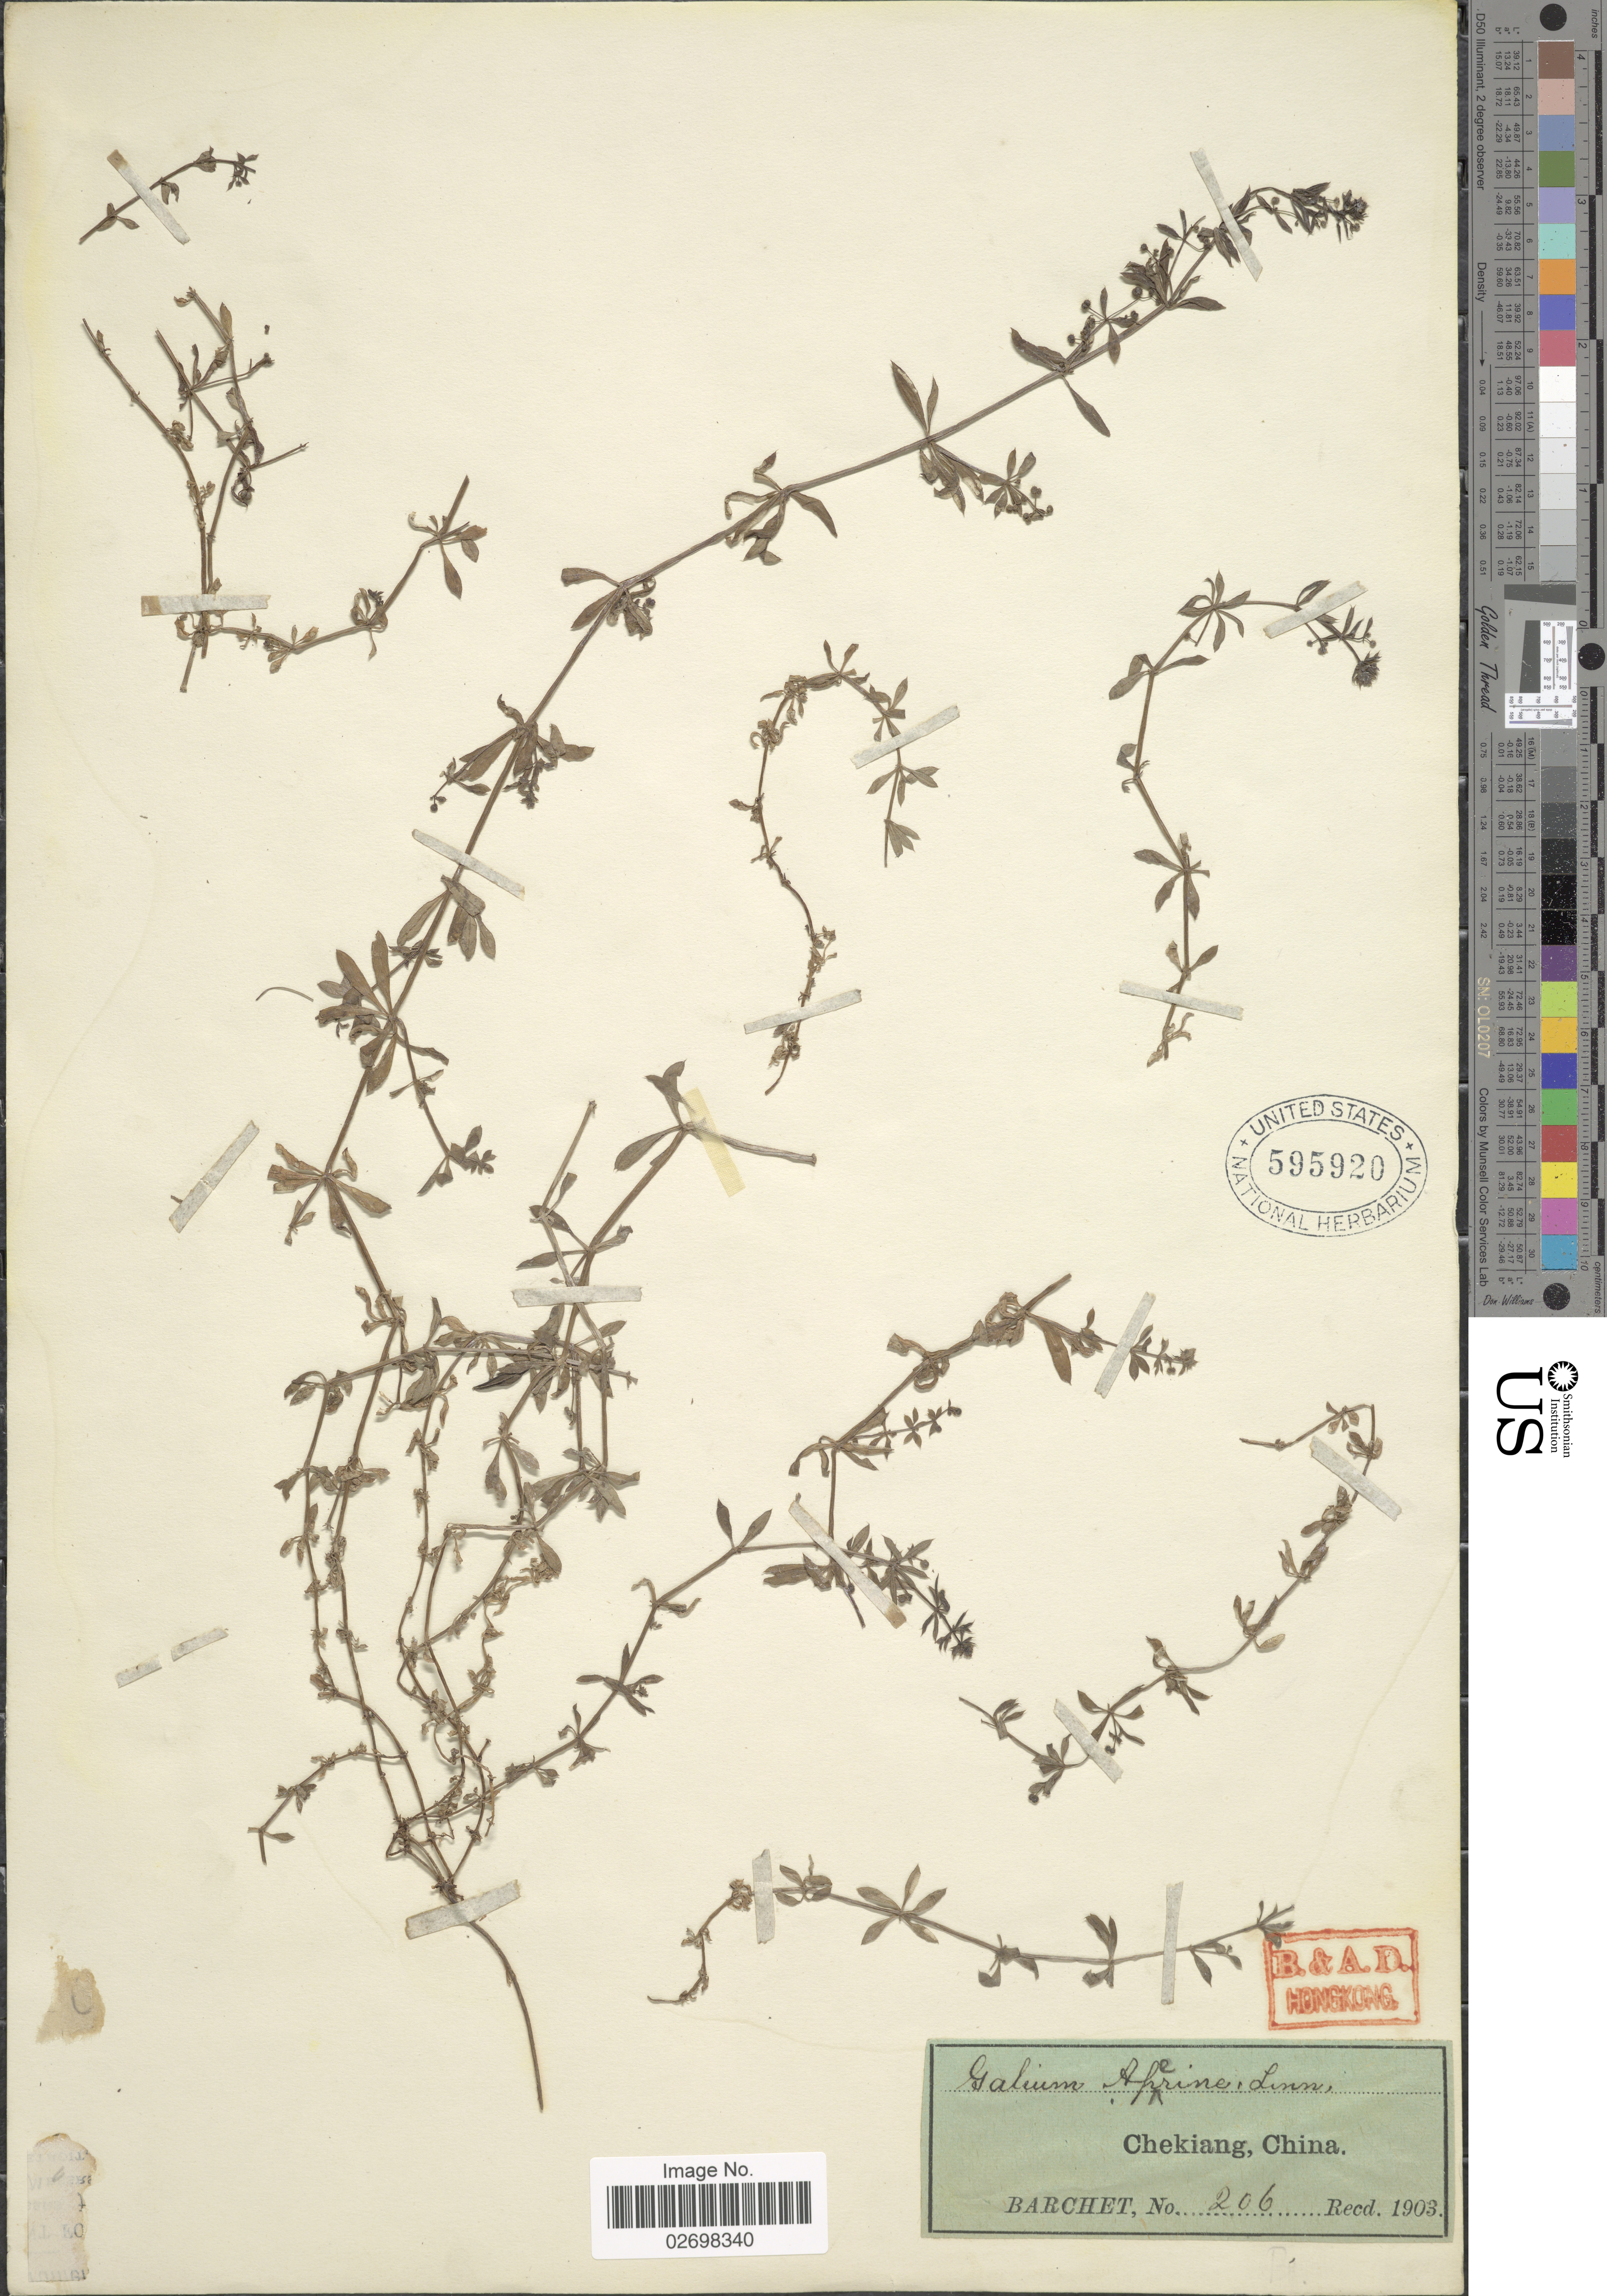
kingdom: Plantae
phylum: Tracheophyta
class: Magnoliopsida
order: Gentianales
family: Rubiaceae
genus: Galium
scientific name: Galium aparine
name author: L.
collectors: Barchet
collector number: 206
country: China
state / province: Zhejiang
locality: Chekiang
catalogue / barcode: US 595920